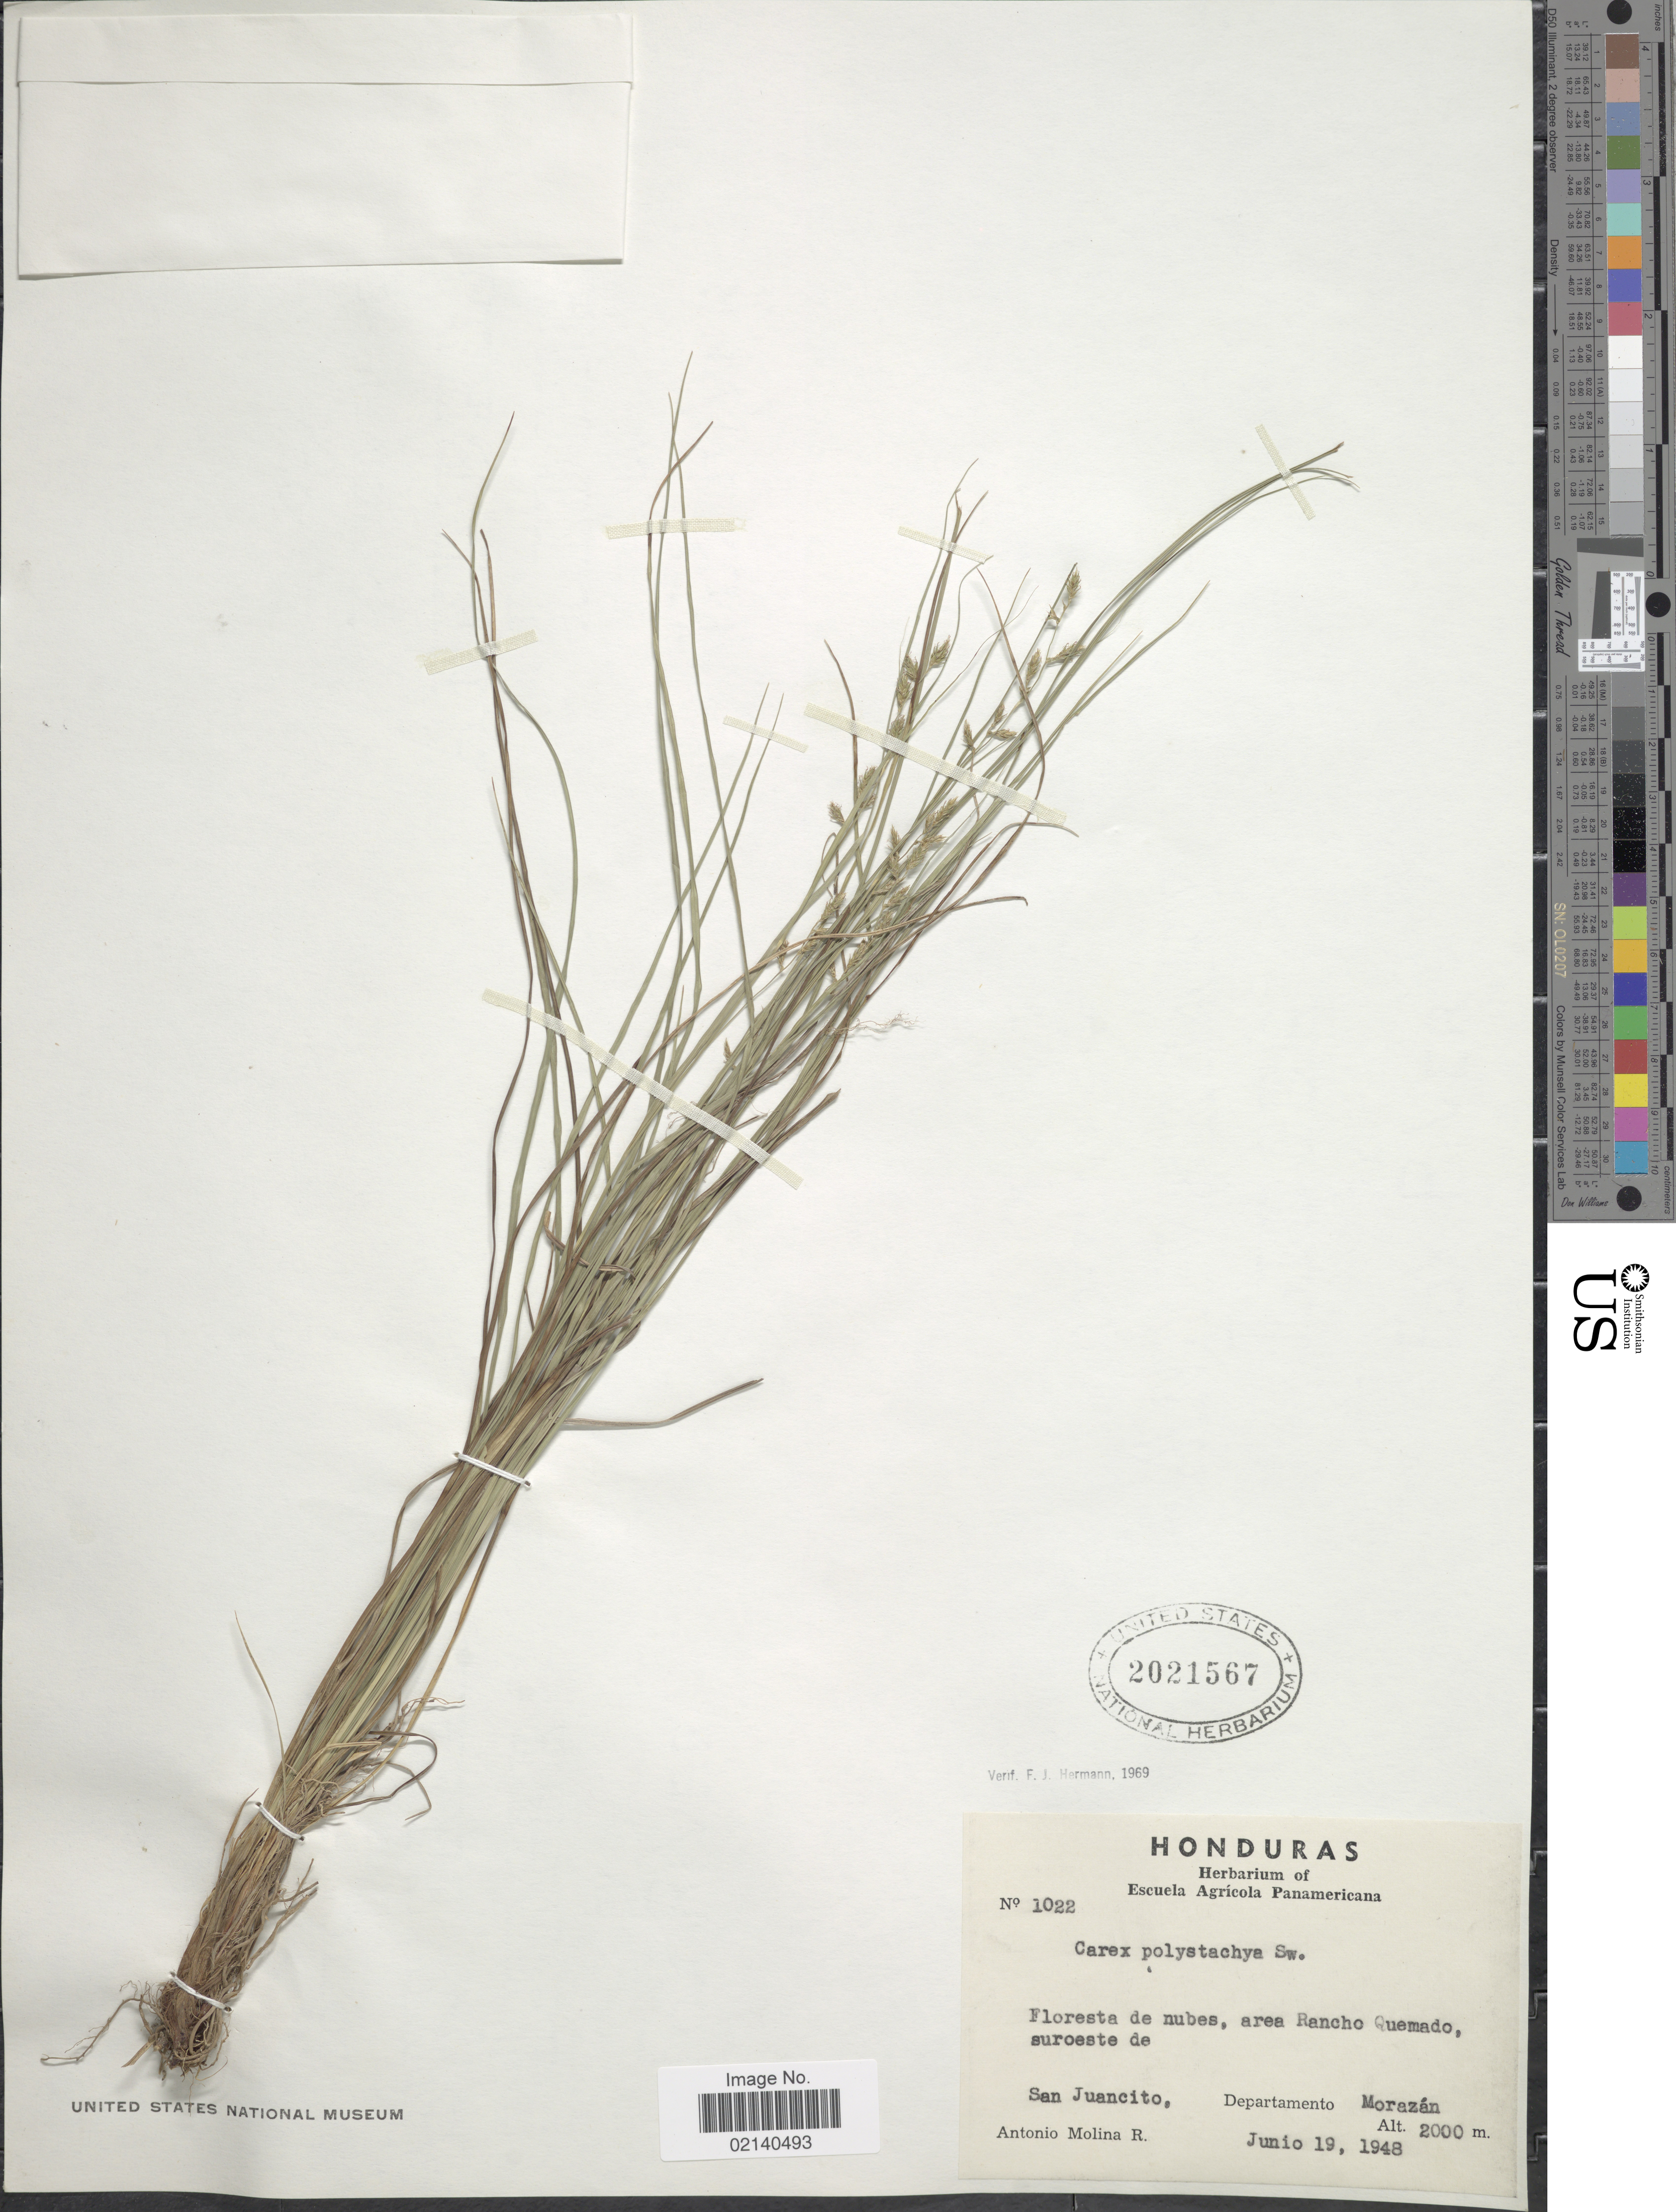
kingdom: Plantae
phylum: Tracheophyta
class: Liliopsida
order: Poales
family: Cyperaceae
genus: Carex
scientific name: Carex polystachya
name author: Sw. ex Wahlenb.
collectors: A. Molina R.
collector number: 1022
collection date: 1948-06-19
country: Honduras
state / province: Fco. Morazán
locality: Floresta de nubes, area Rancho Quemado, suroeste de San Juancito, Departamento Morazan.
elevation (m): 2000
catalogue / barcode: US 2021567